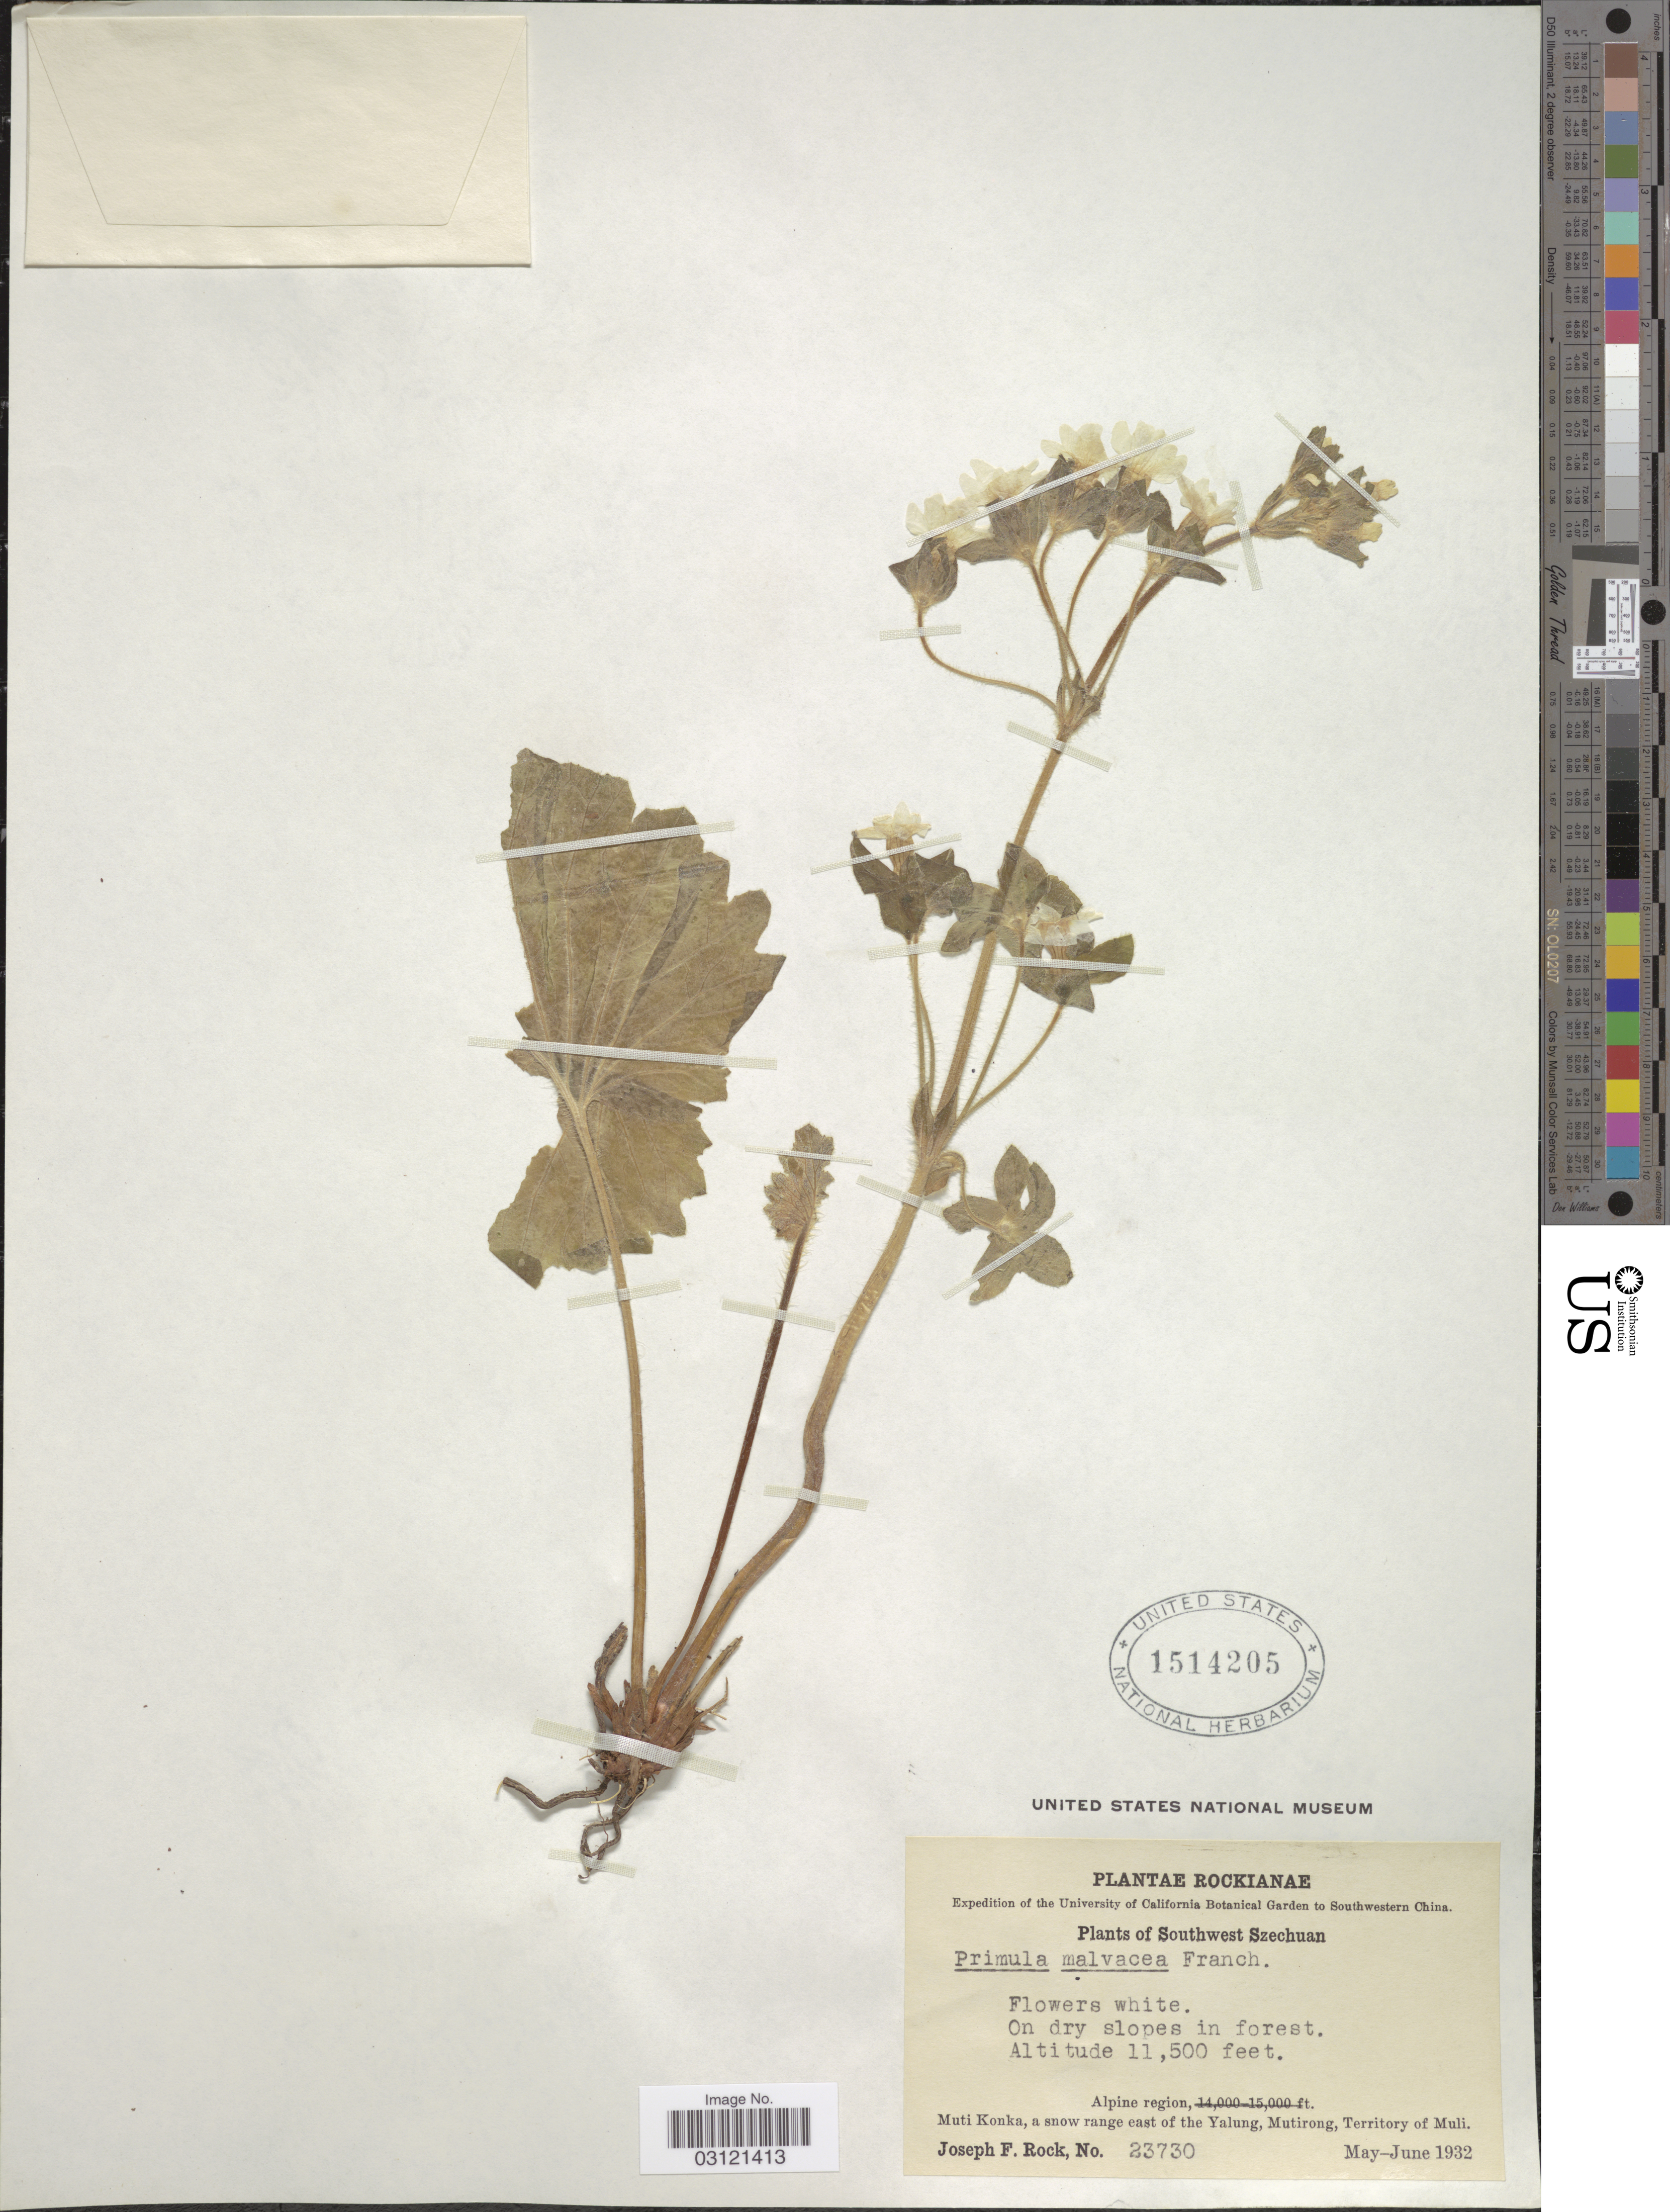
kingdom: Plantae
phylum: Tracheophyta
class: Magnoliopsida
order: Ericales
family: Primulaceae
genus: Primula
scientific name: Primula malvacea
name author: Franch.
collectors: J. F. Rock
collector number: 23730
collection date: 1932-05/1932-06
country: China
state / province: Sichuan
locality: Southwestern China. Southwest Szechuan. Alpine region, Muti Konka, a snow range east of the Yalung, Mutirong, Territory of Muli.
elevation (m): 3505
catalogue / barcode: US 1514205